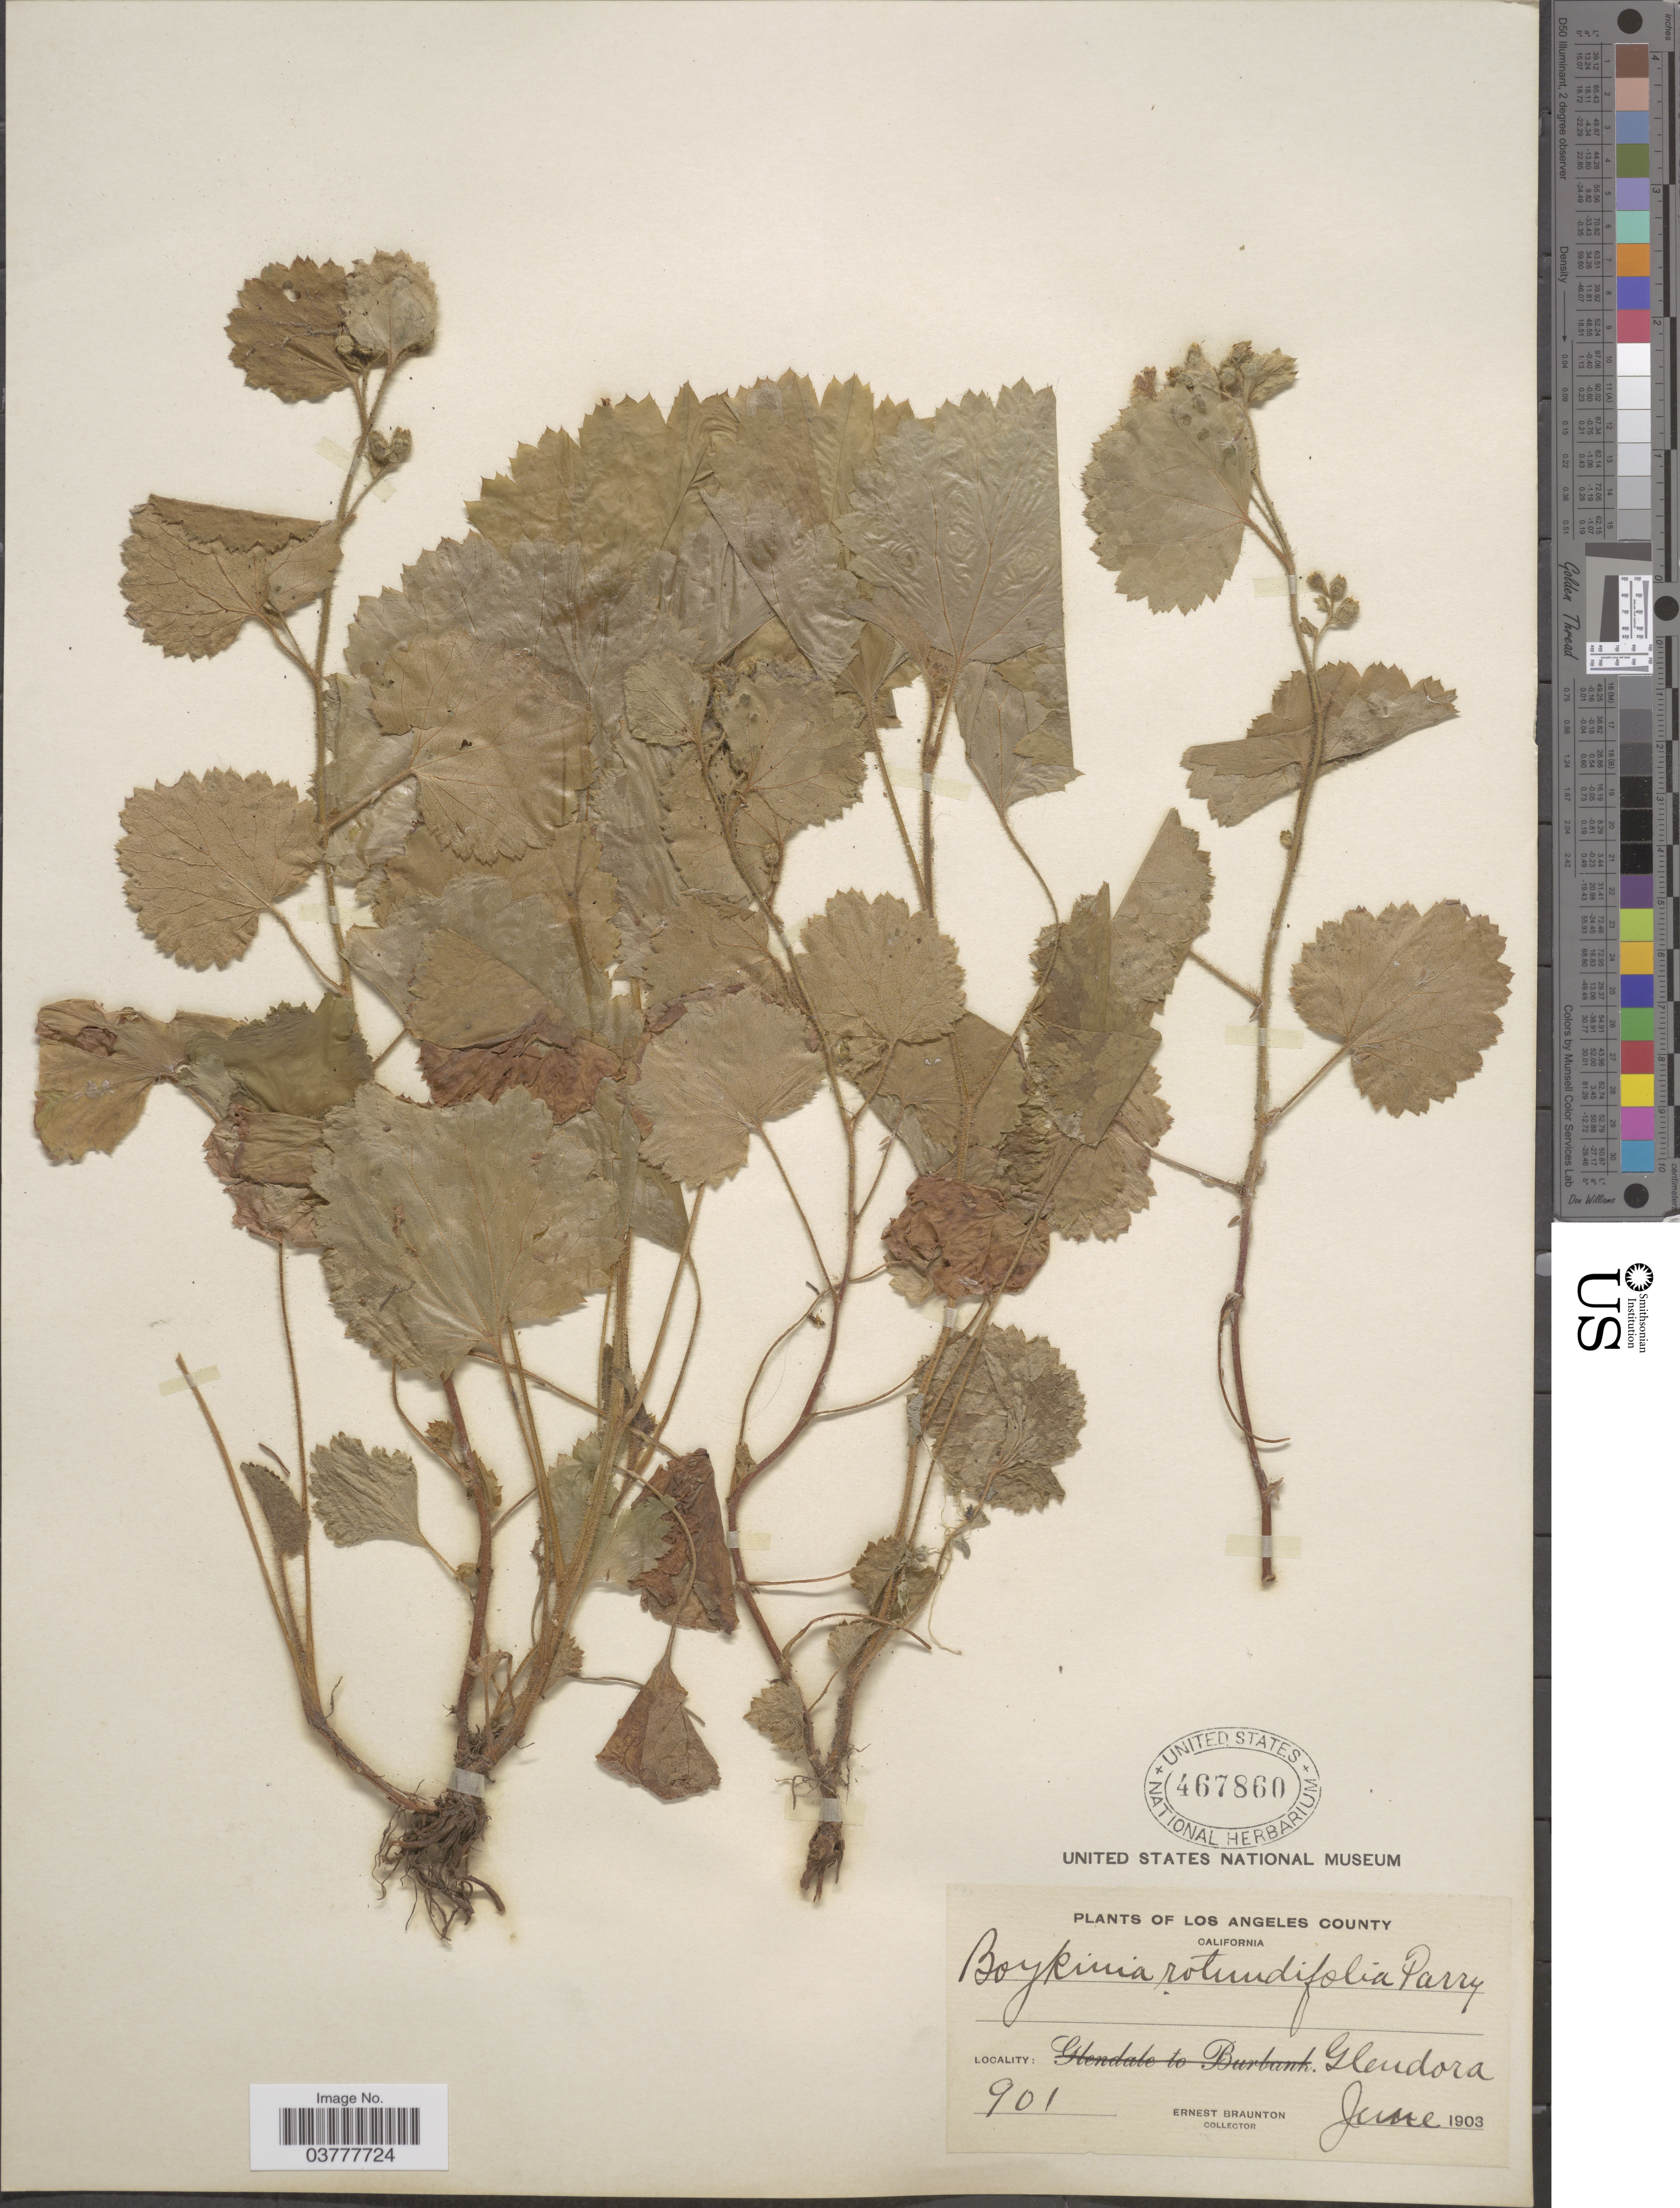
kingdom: Plantae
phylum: Tracheophyta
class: Magnoliopsida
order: Saxifragales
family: Saxifragaceae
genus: Boykinia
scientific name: Boykinia rotundifolia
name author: Parry ex A. Gray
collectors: E. Braunton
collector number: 901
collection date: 1903-06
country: United States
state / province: California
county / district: Los Angeles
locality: Los Angeles County. Glendora.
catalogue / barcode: US 467860